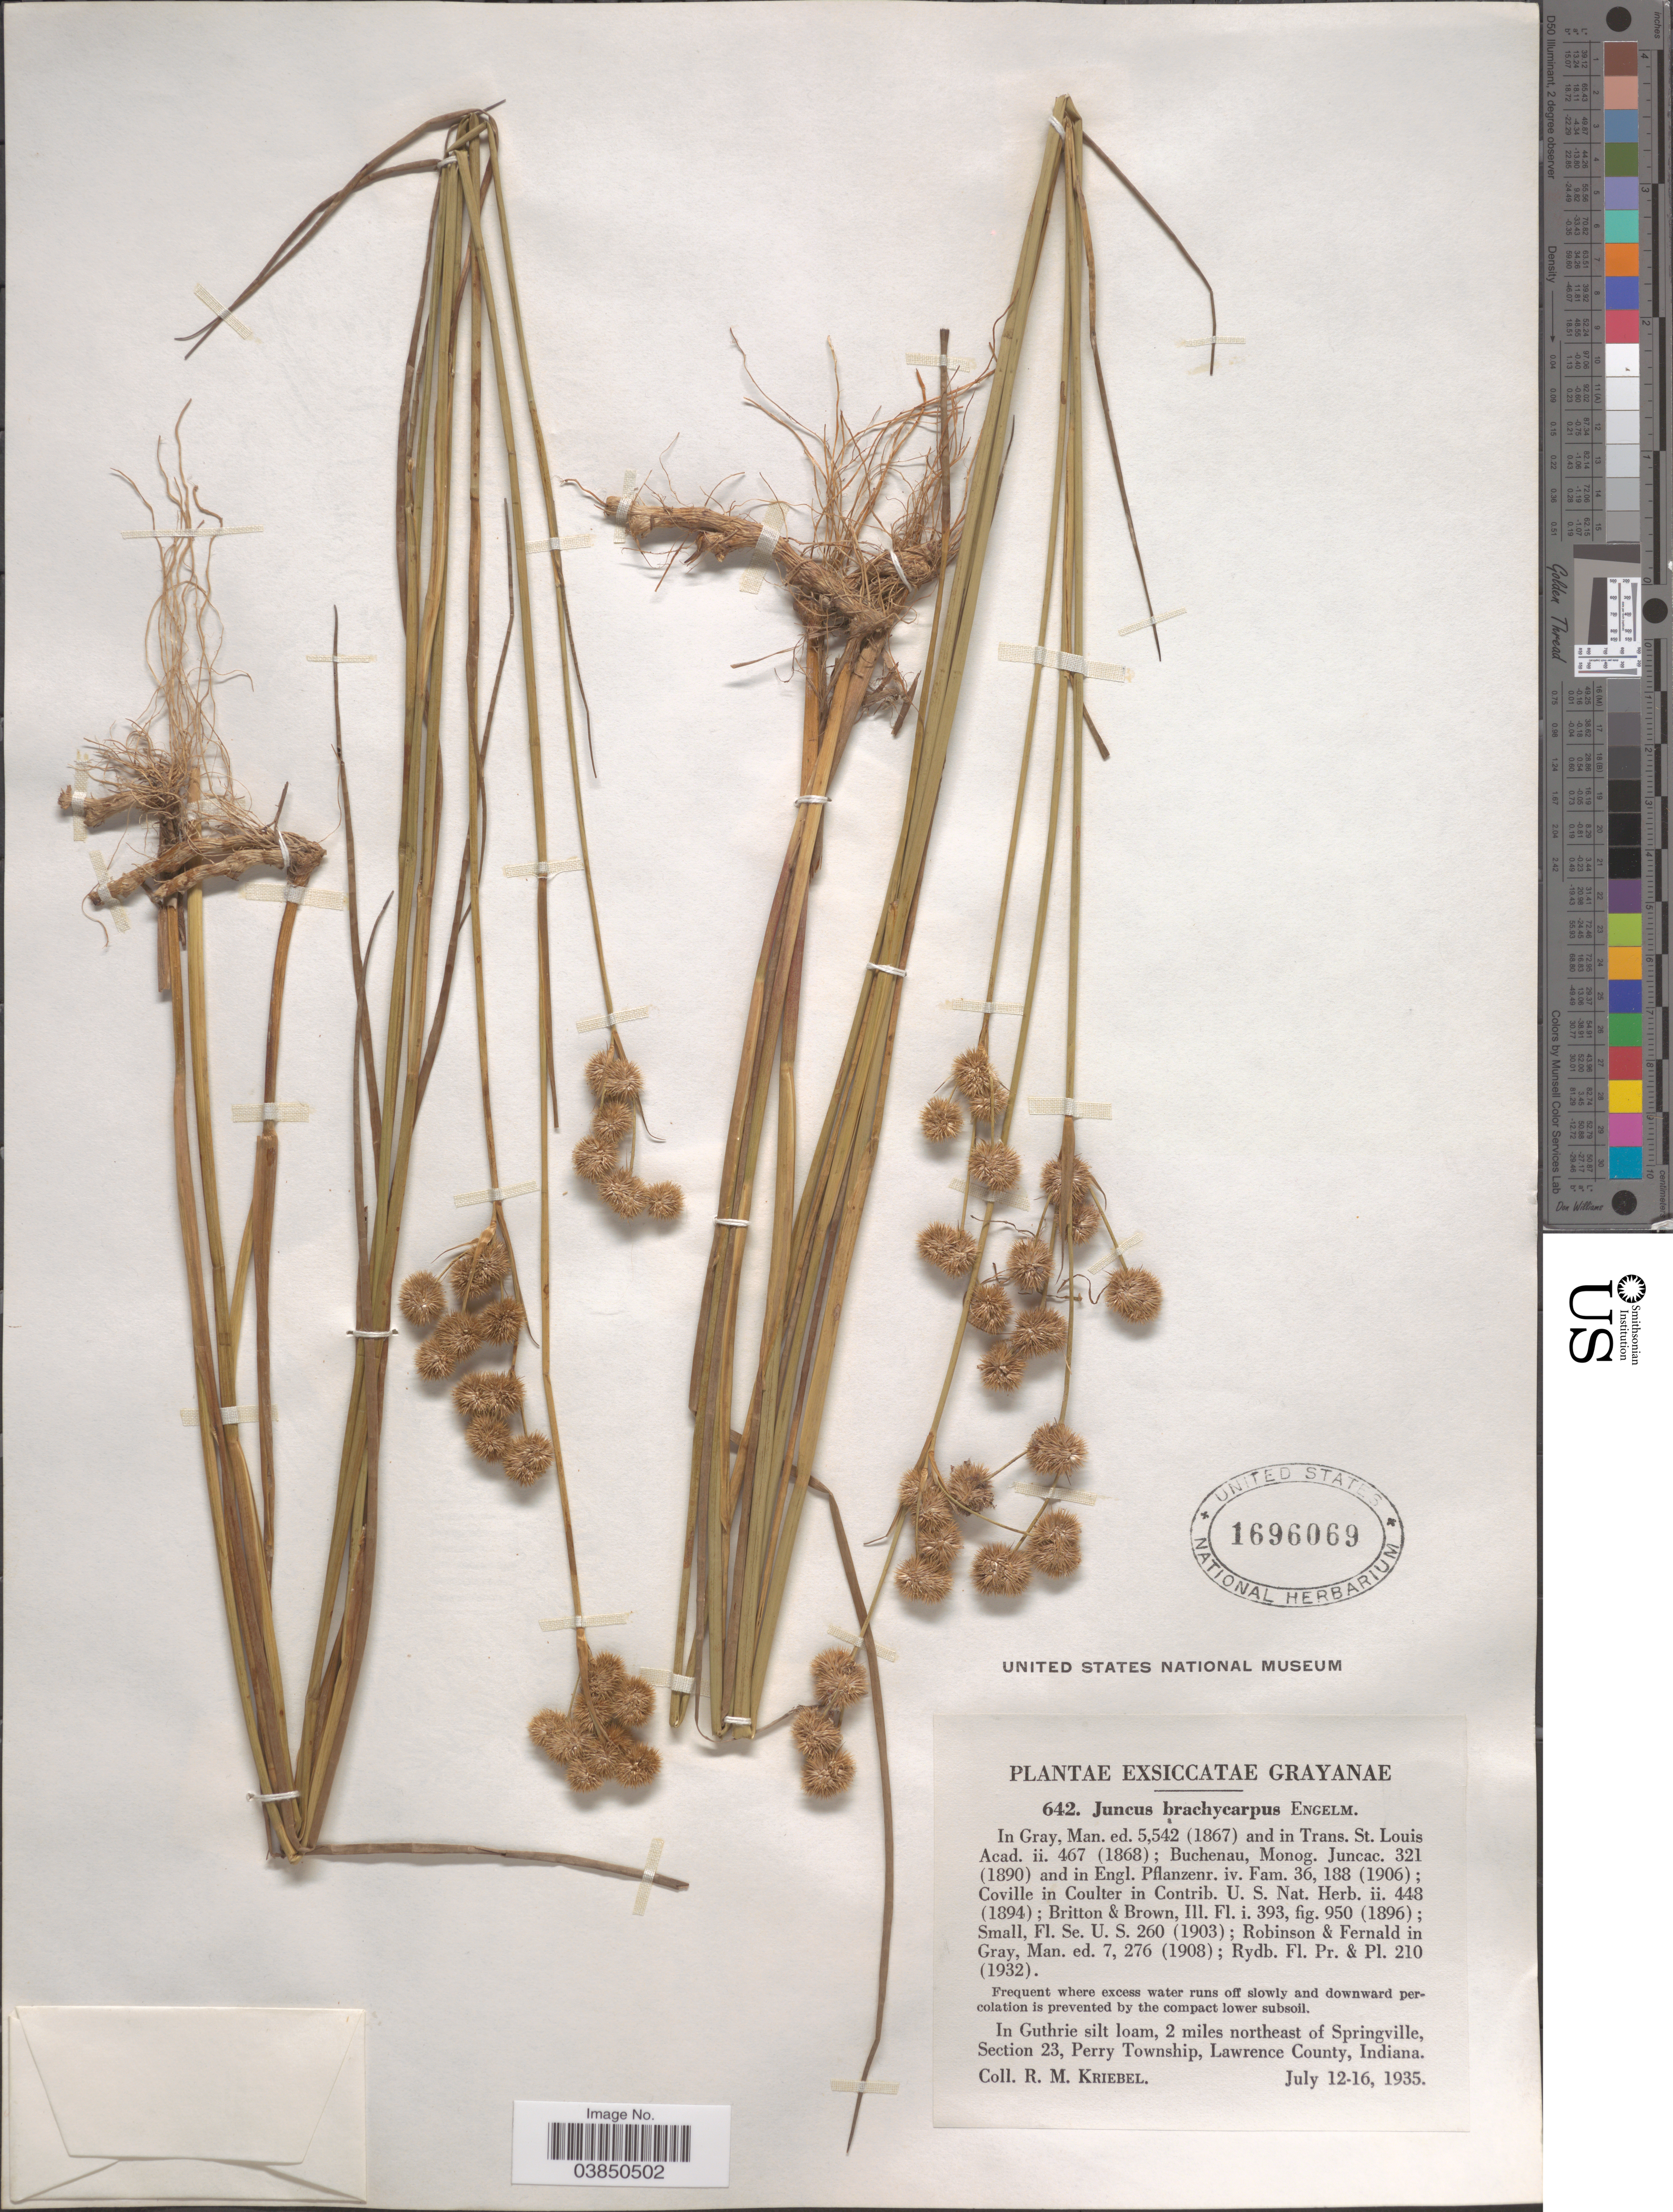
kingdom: Plantae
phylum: Tracheophyta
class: Liliopsida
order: Poales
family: Juncaceae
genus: Juncus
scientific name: Juncus brachycarpus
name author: Engelm.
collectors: R. M. Kriebel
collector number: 642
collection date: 1935-07-12/1935-07-16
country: United States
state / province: Indiana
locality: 2 miles northeast of Springville, Section 23, Perry Township, Lawrence County.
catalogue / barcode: US 1696069